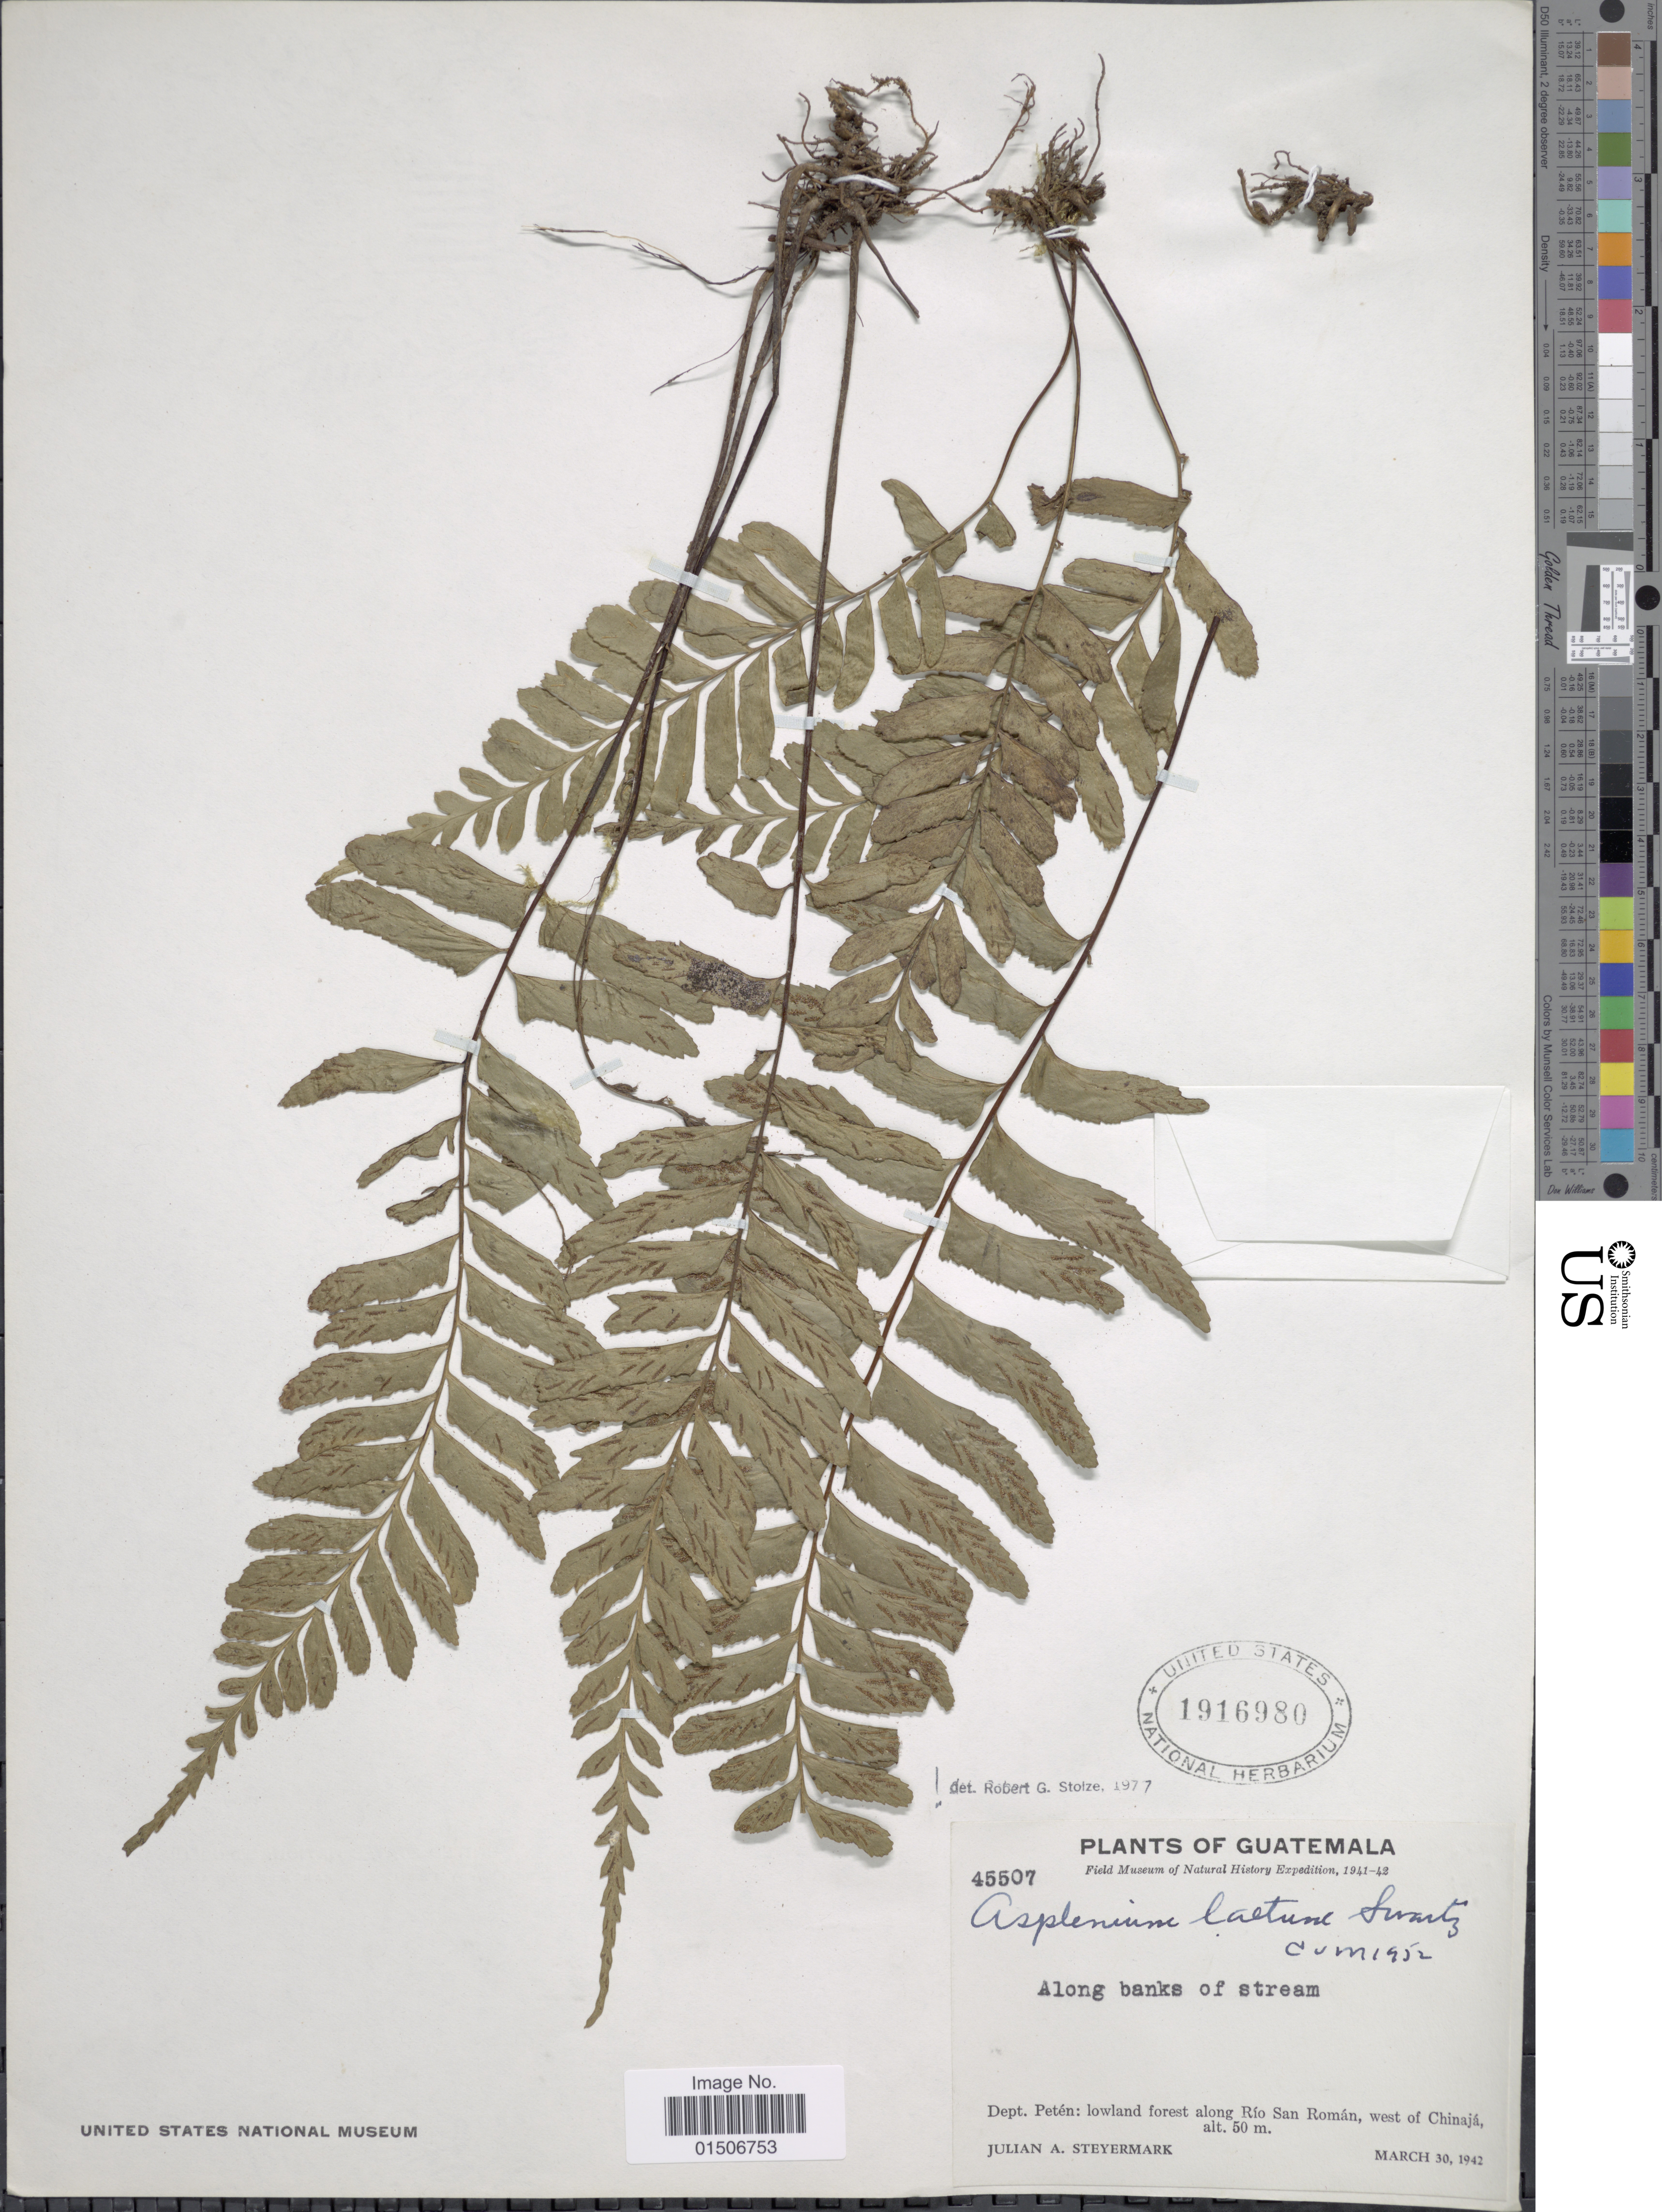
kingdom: Plantae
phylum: Tracheophyta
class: Polypodiopsida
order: Polypodiales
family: Aspleniaceae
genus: Asplenium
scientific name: Asplenium laetum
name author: Sw.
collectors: J. Steyermark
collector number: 45507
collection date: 1942-03-30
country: Guatemala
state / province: El Petén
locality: Along banks of stream. Dept. Petén: lowland forest along Río San Román, west of Chinajá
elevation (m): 50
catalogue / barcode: US 1916980